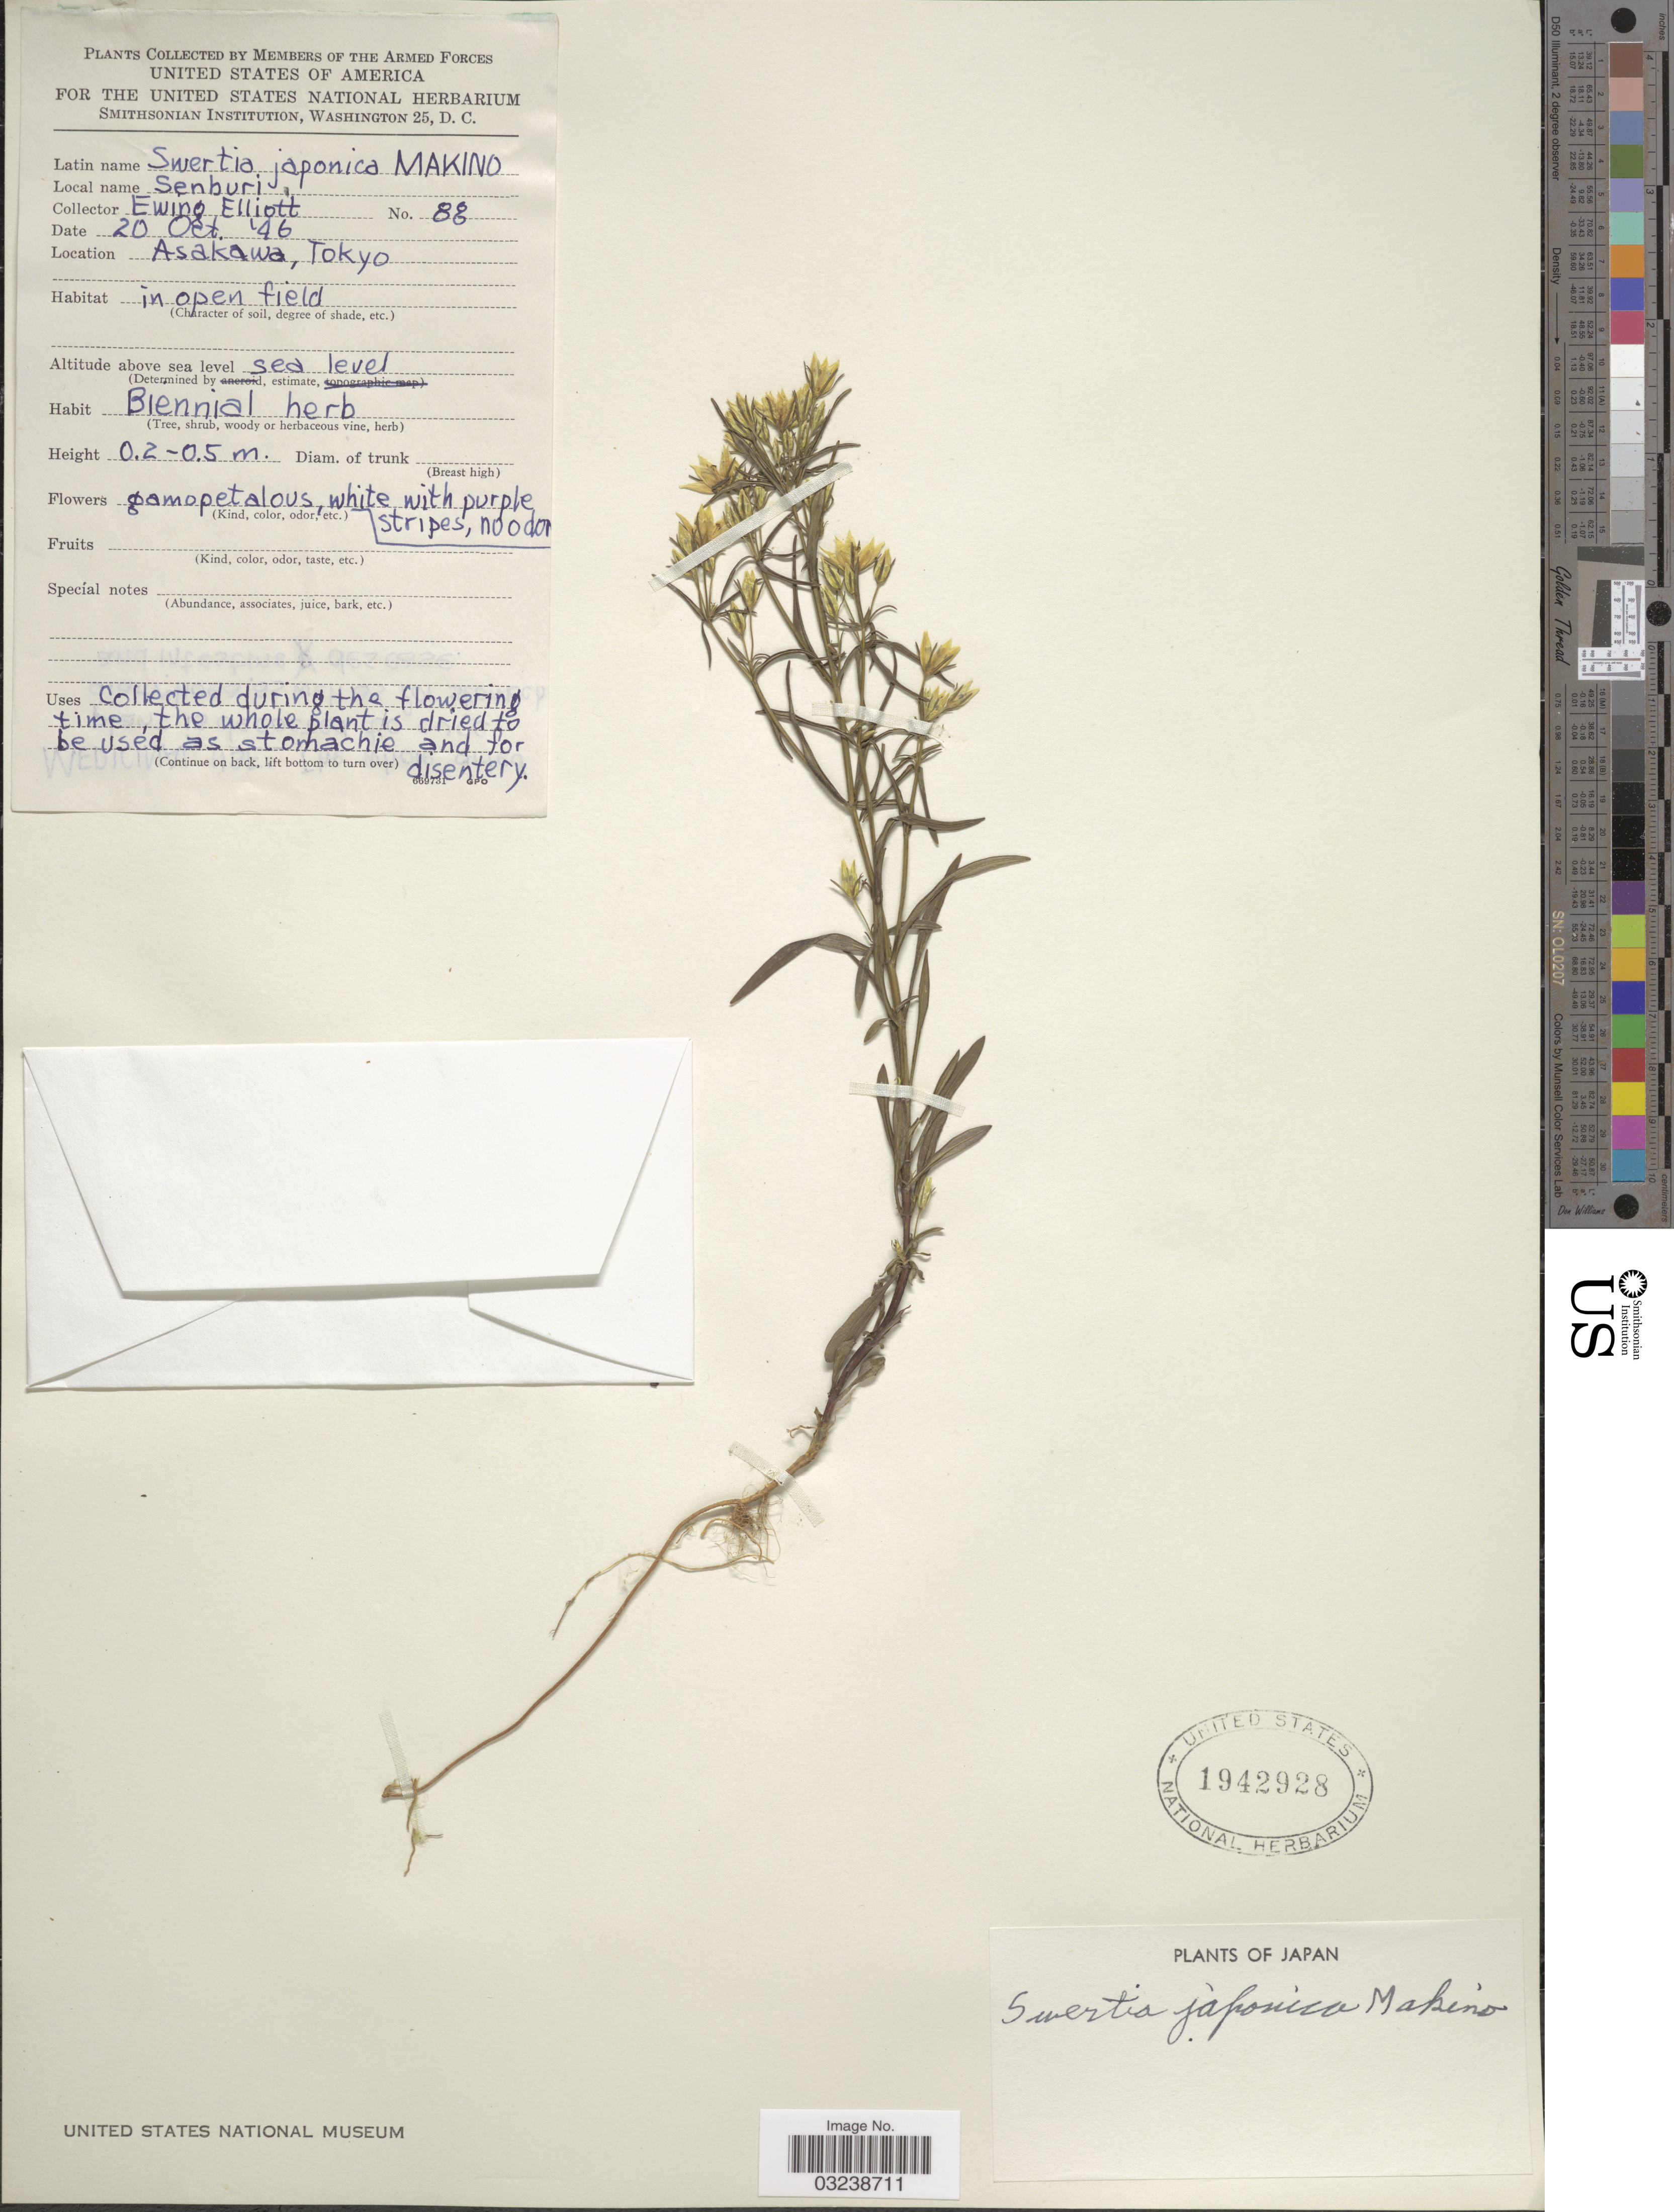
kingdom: Plantae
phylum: Tracheophyta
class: Magnoliopsida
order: Gentianales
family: Gentianaceae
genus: Swertia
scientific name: Swertia japonica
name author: Makino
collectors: E. Elliott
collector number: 88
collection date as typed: Transcribed d/m/y: 20/10/46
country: Japan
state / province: Tokyo, Federal City of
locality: Asakawa, Tokyo.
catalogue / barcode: US 1942928